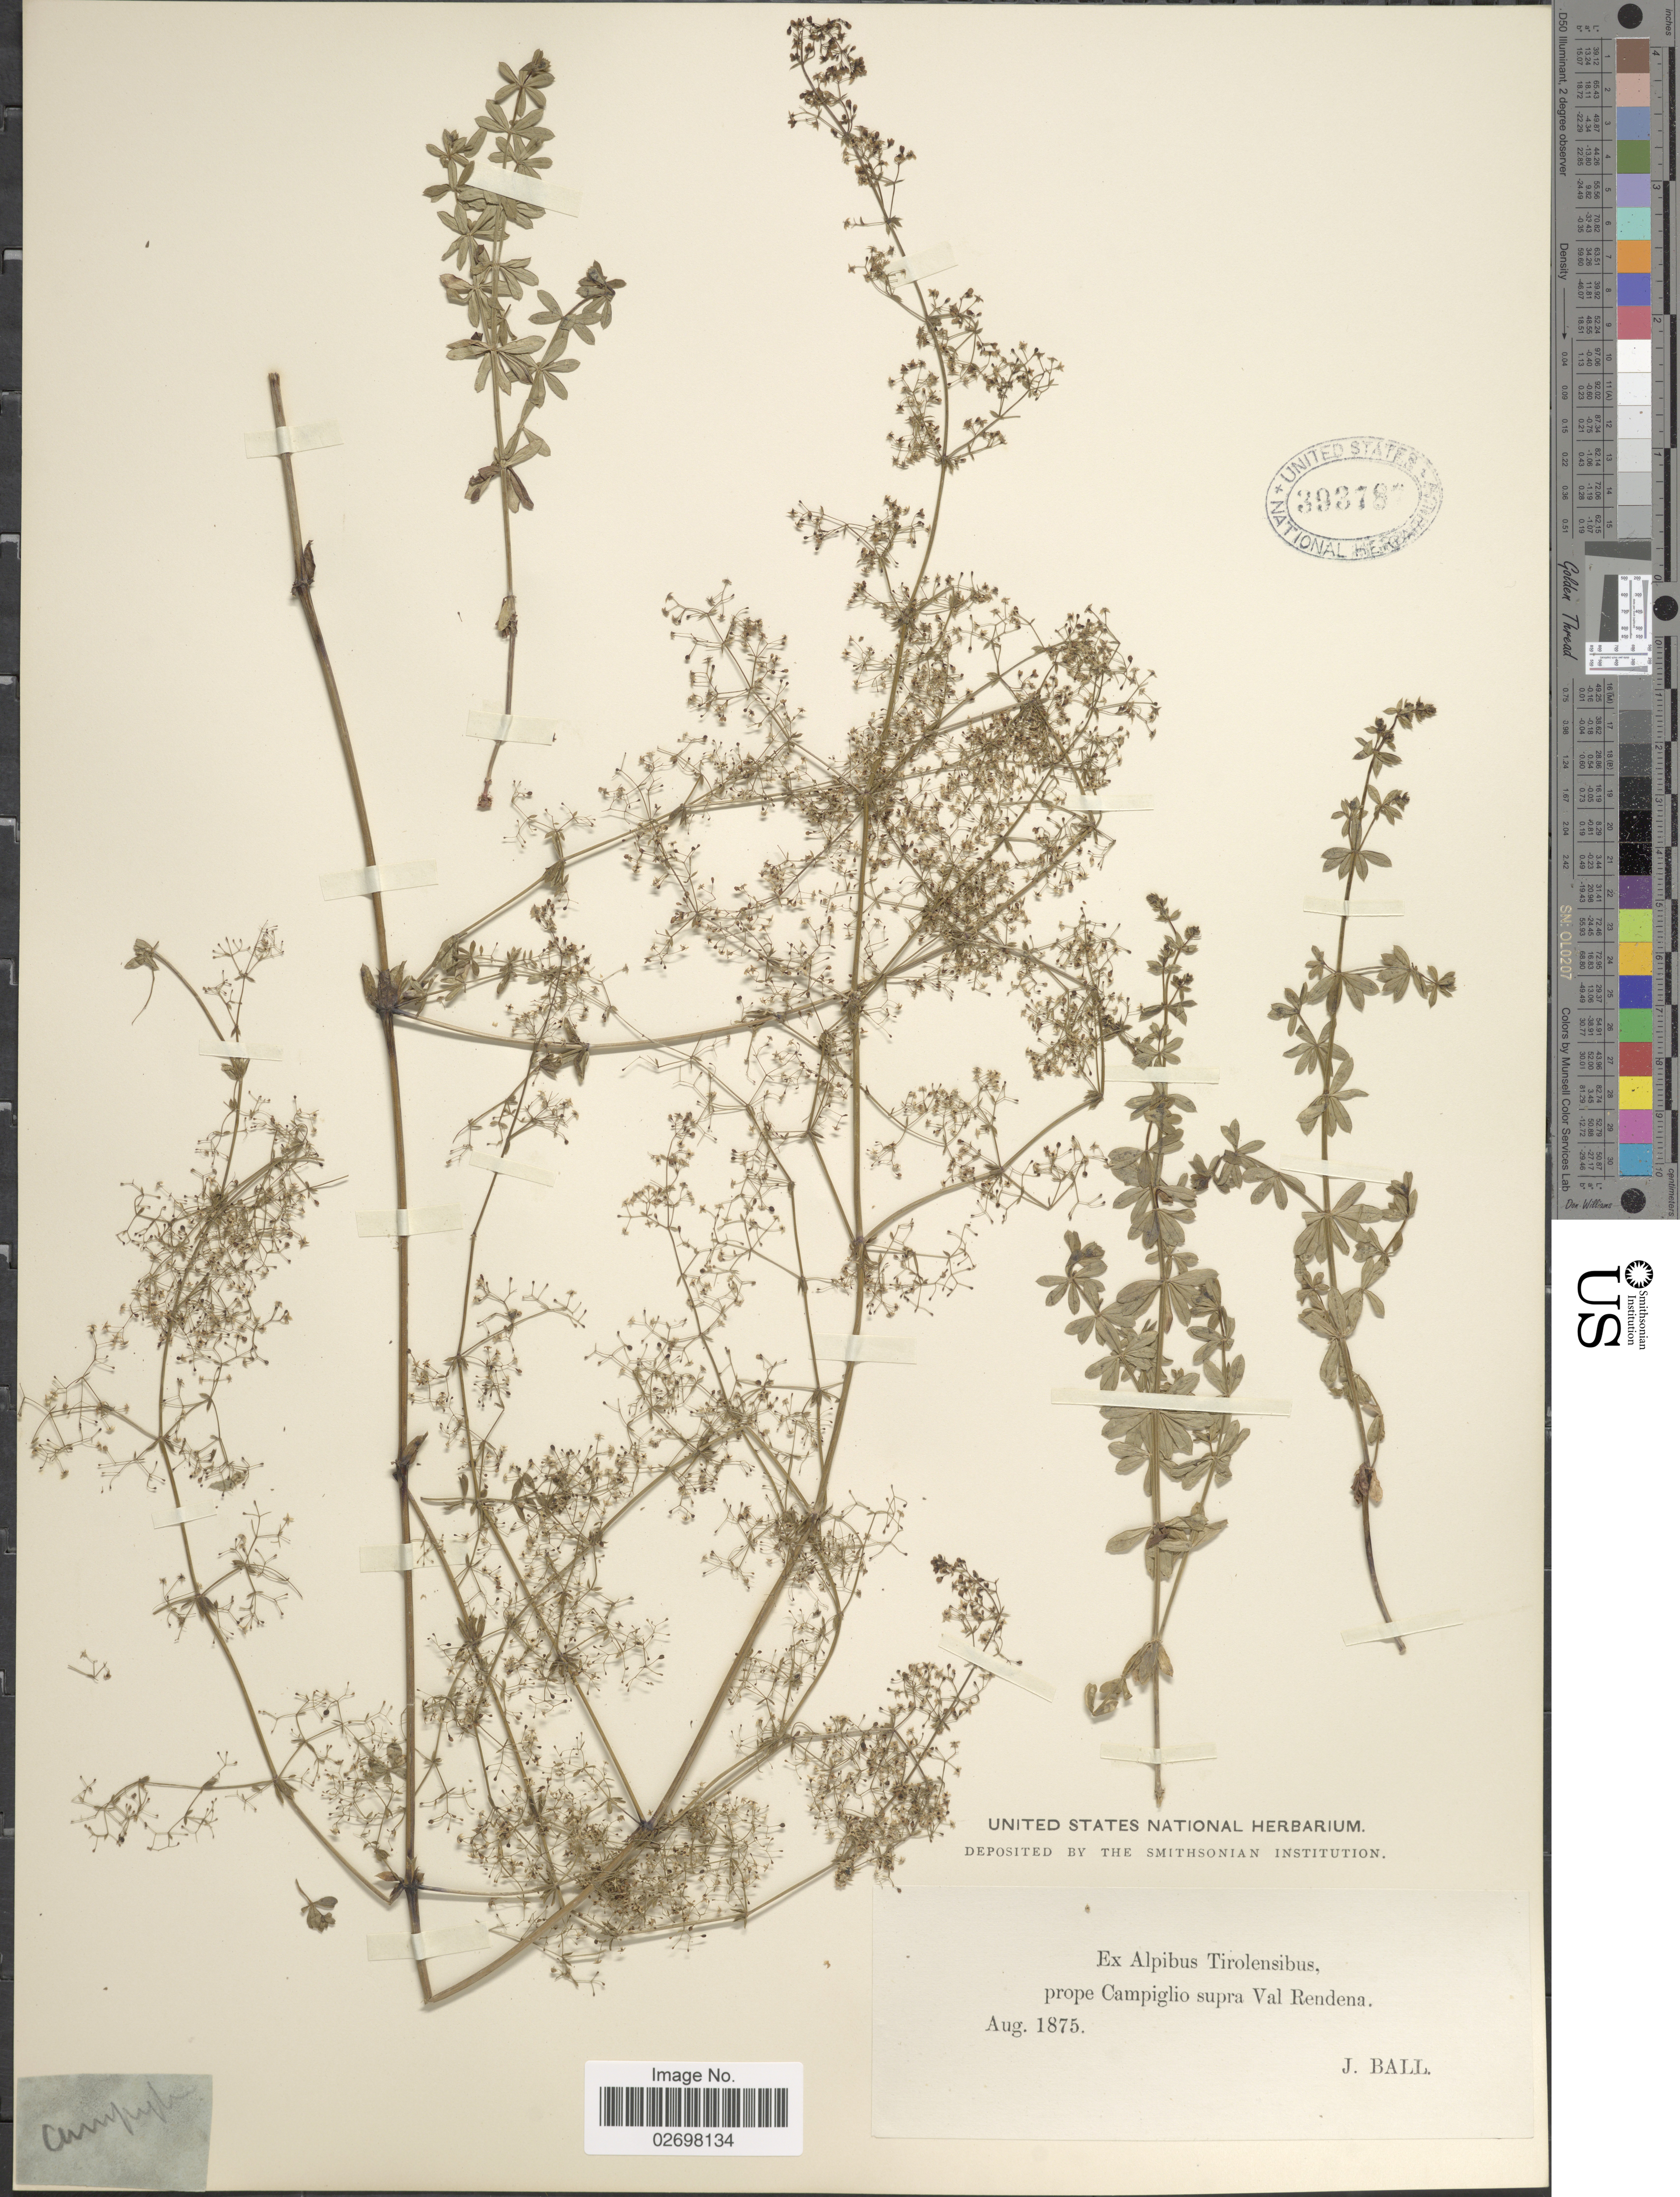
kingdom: Plantae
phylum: Tracheophyta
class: Magnoliopsida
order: Gentianales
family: Rubiaceae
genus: Galium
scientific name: Galium sp.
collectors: J. Ball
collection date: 1875-08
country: Austria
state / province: Tirol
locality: Alpibus Tirolensibus prope Campiglio supra Val Rendena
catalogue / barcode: US 393787